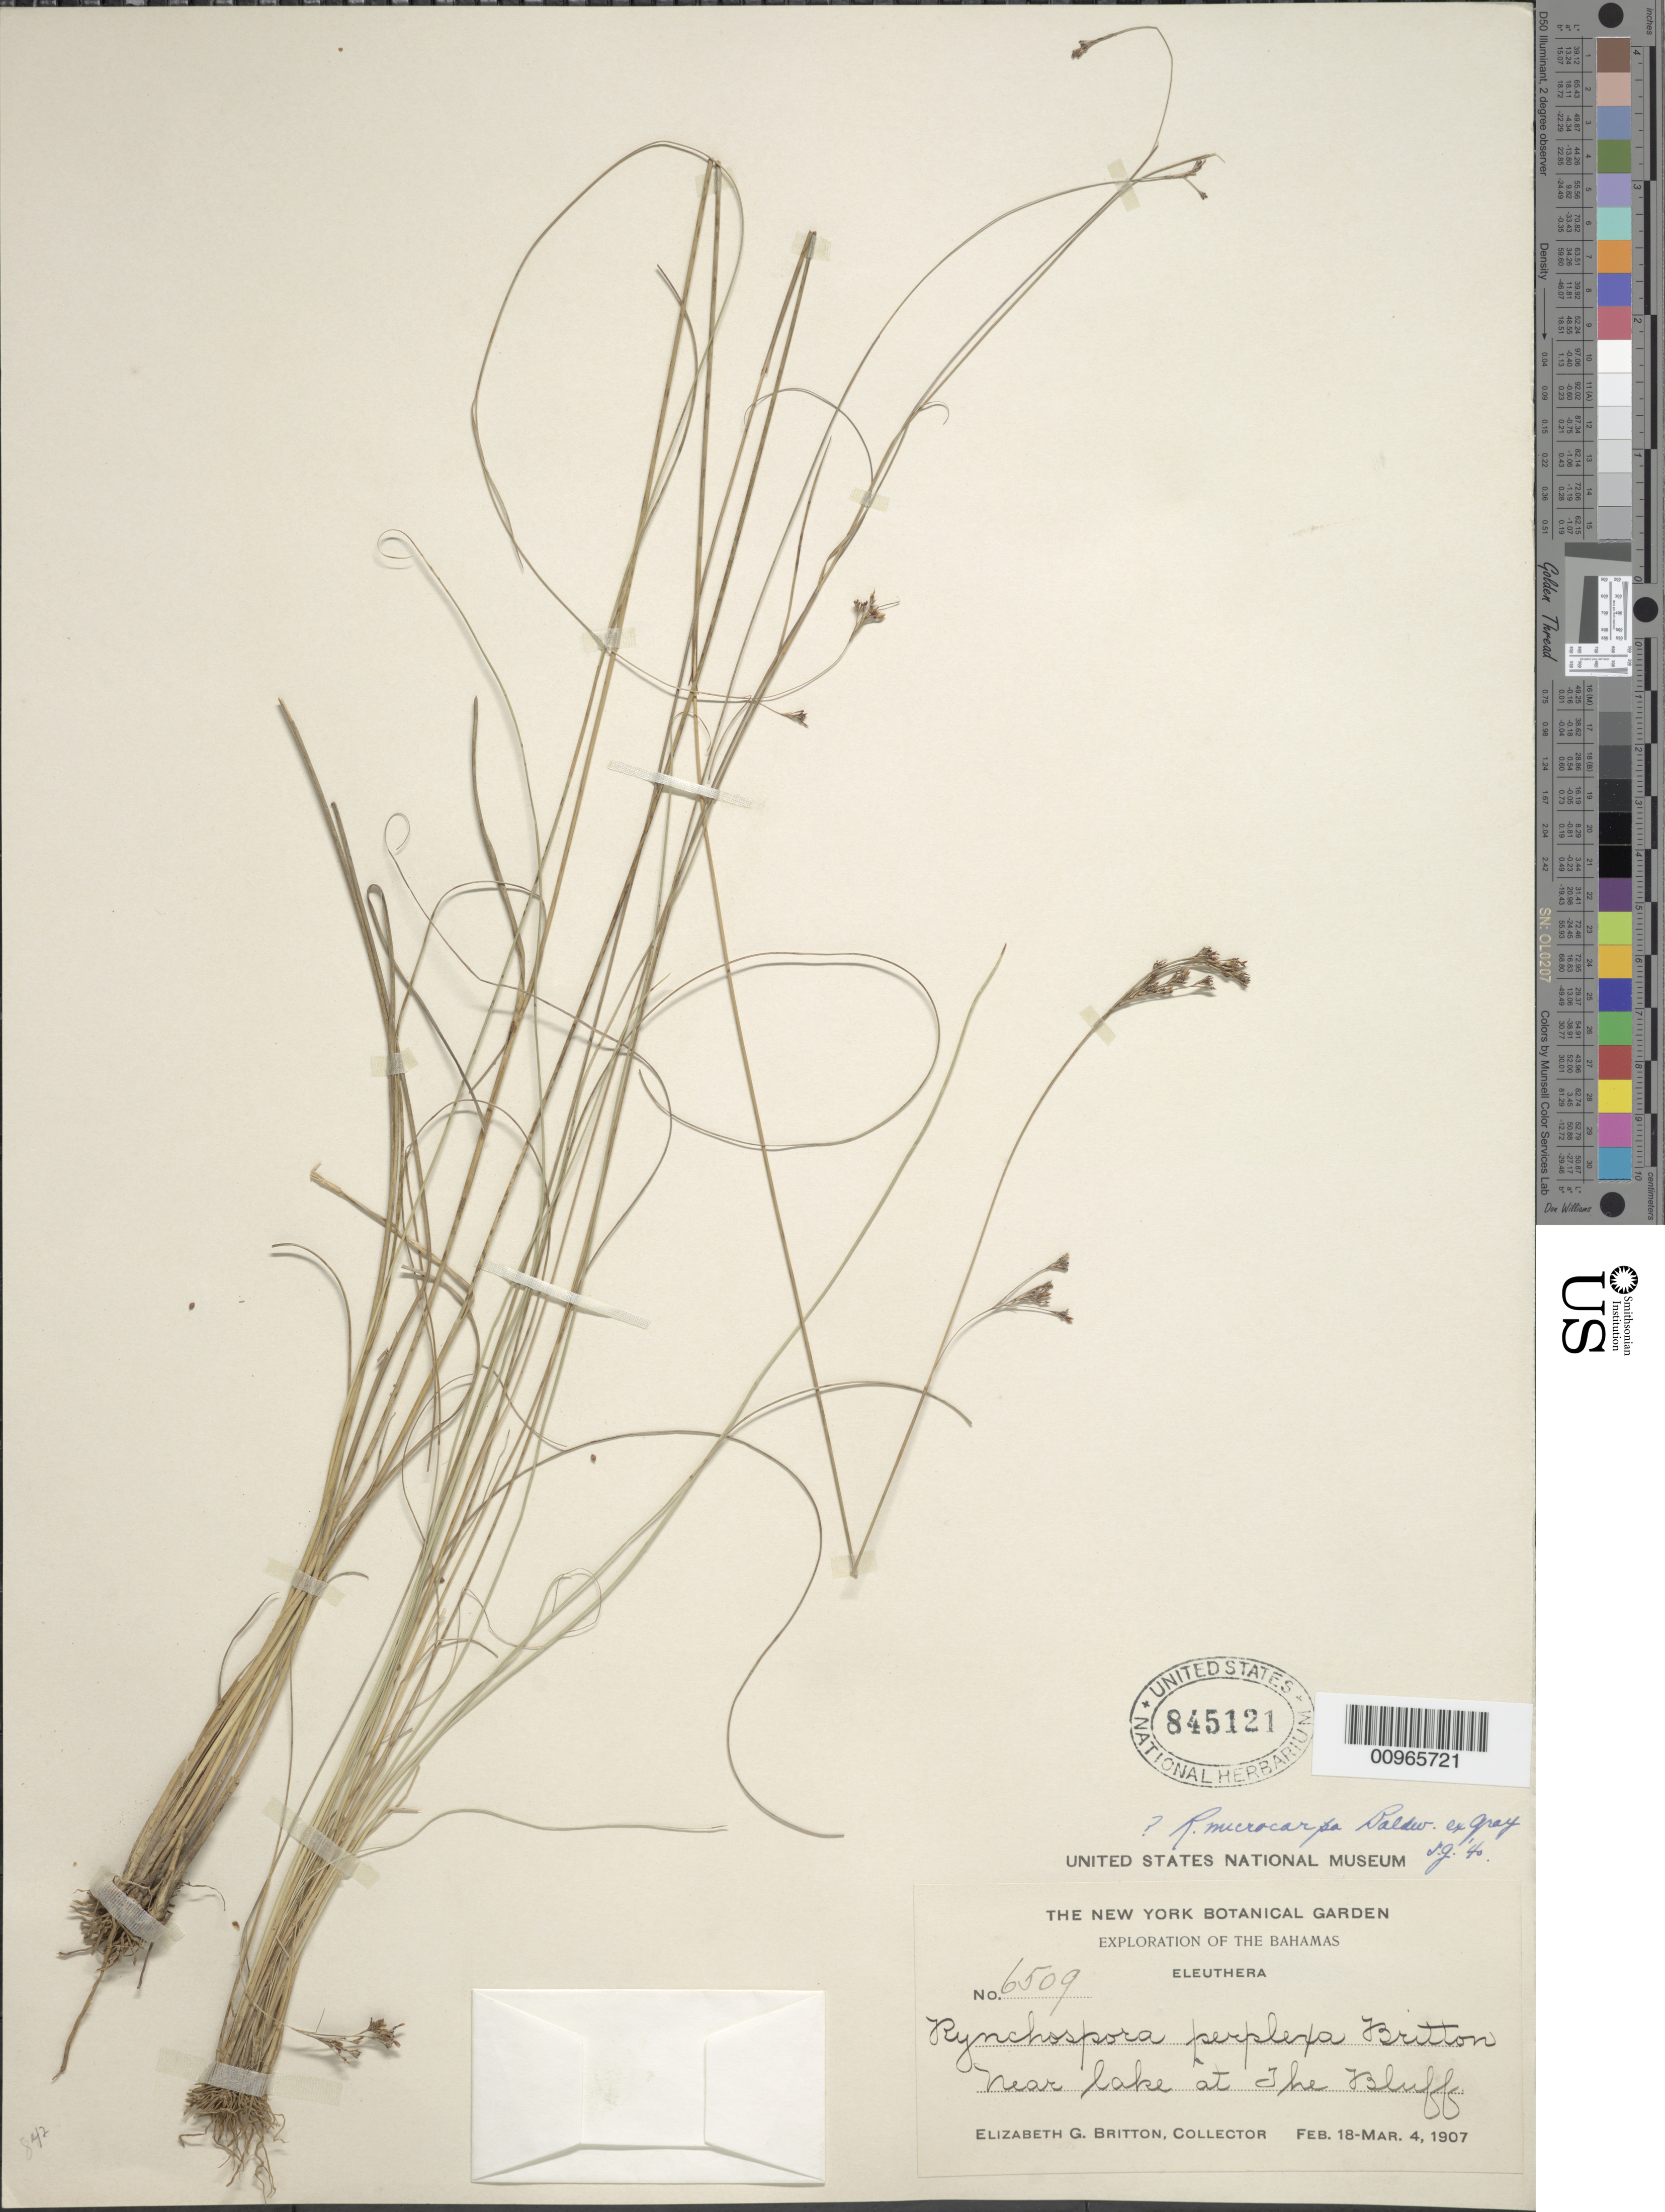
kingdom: Plantae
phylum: Tracheophyta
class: Liliopsida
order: Poales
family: Cyperaceae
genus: Rhynchospora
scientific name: Rhynchospora microcarpa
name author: Baldwin ex A. Gray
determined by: Gale, S.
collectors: E. G. Britton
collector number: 6509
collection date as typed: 18 Feb 1907 to 04 Mar 1907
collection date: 1907-02-18/1907-03-04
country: Bahamas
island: Eleuthera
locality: Lake at The Bluffs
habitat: Near lake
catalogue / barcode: US 845121